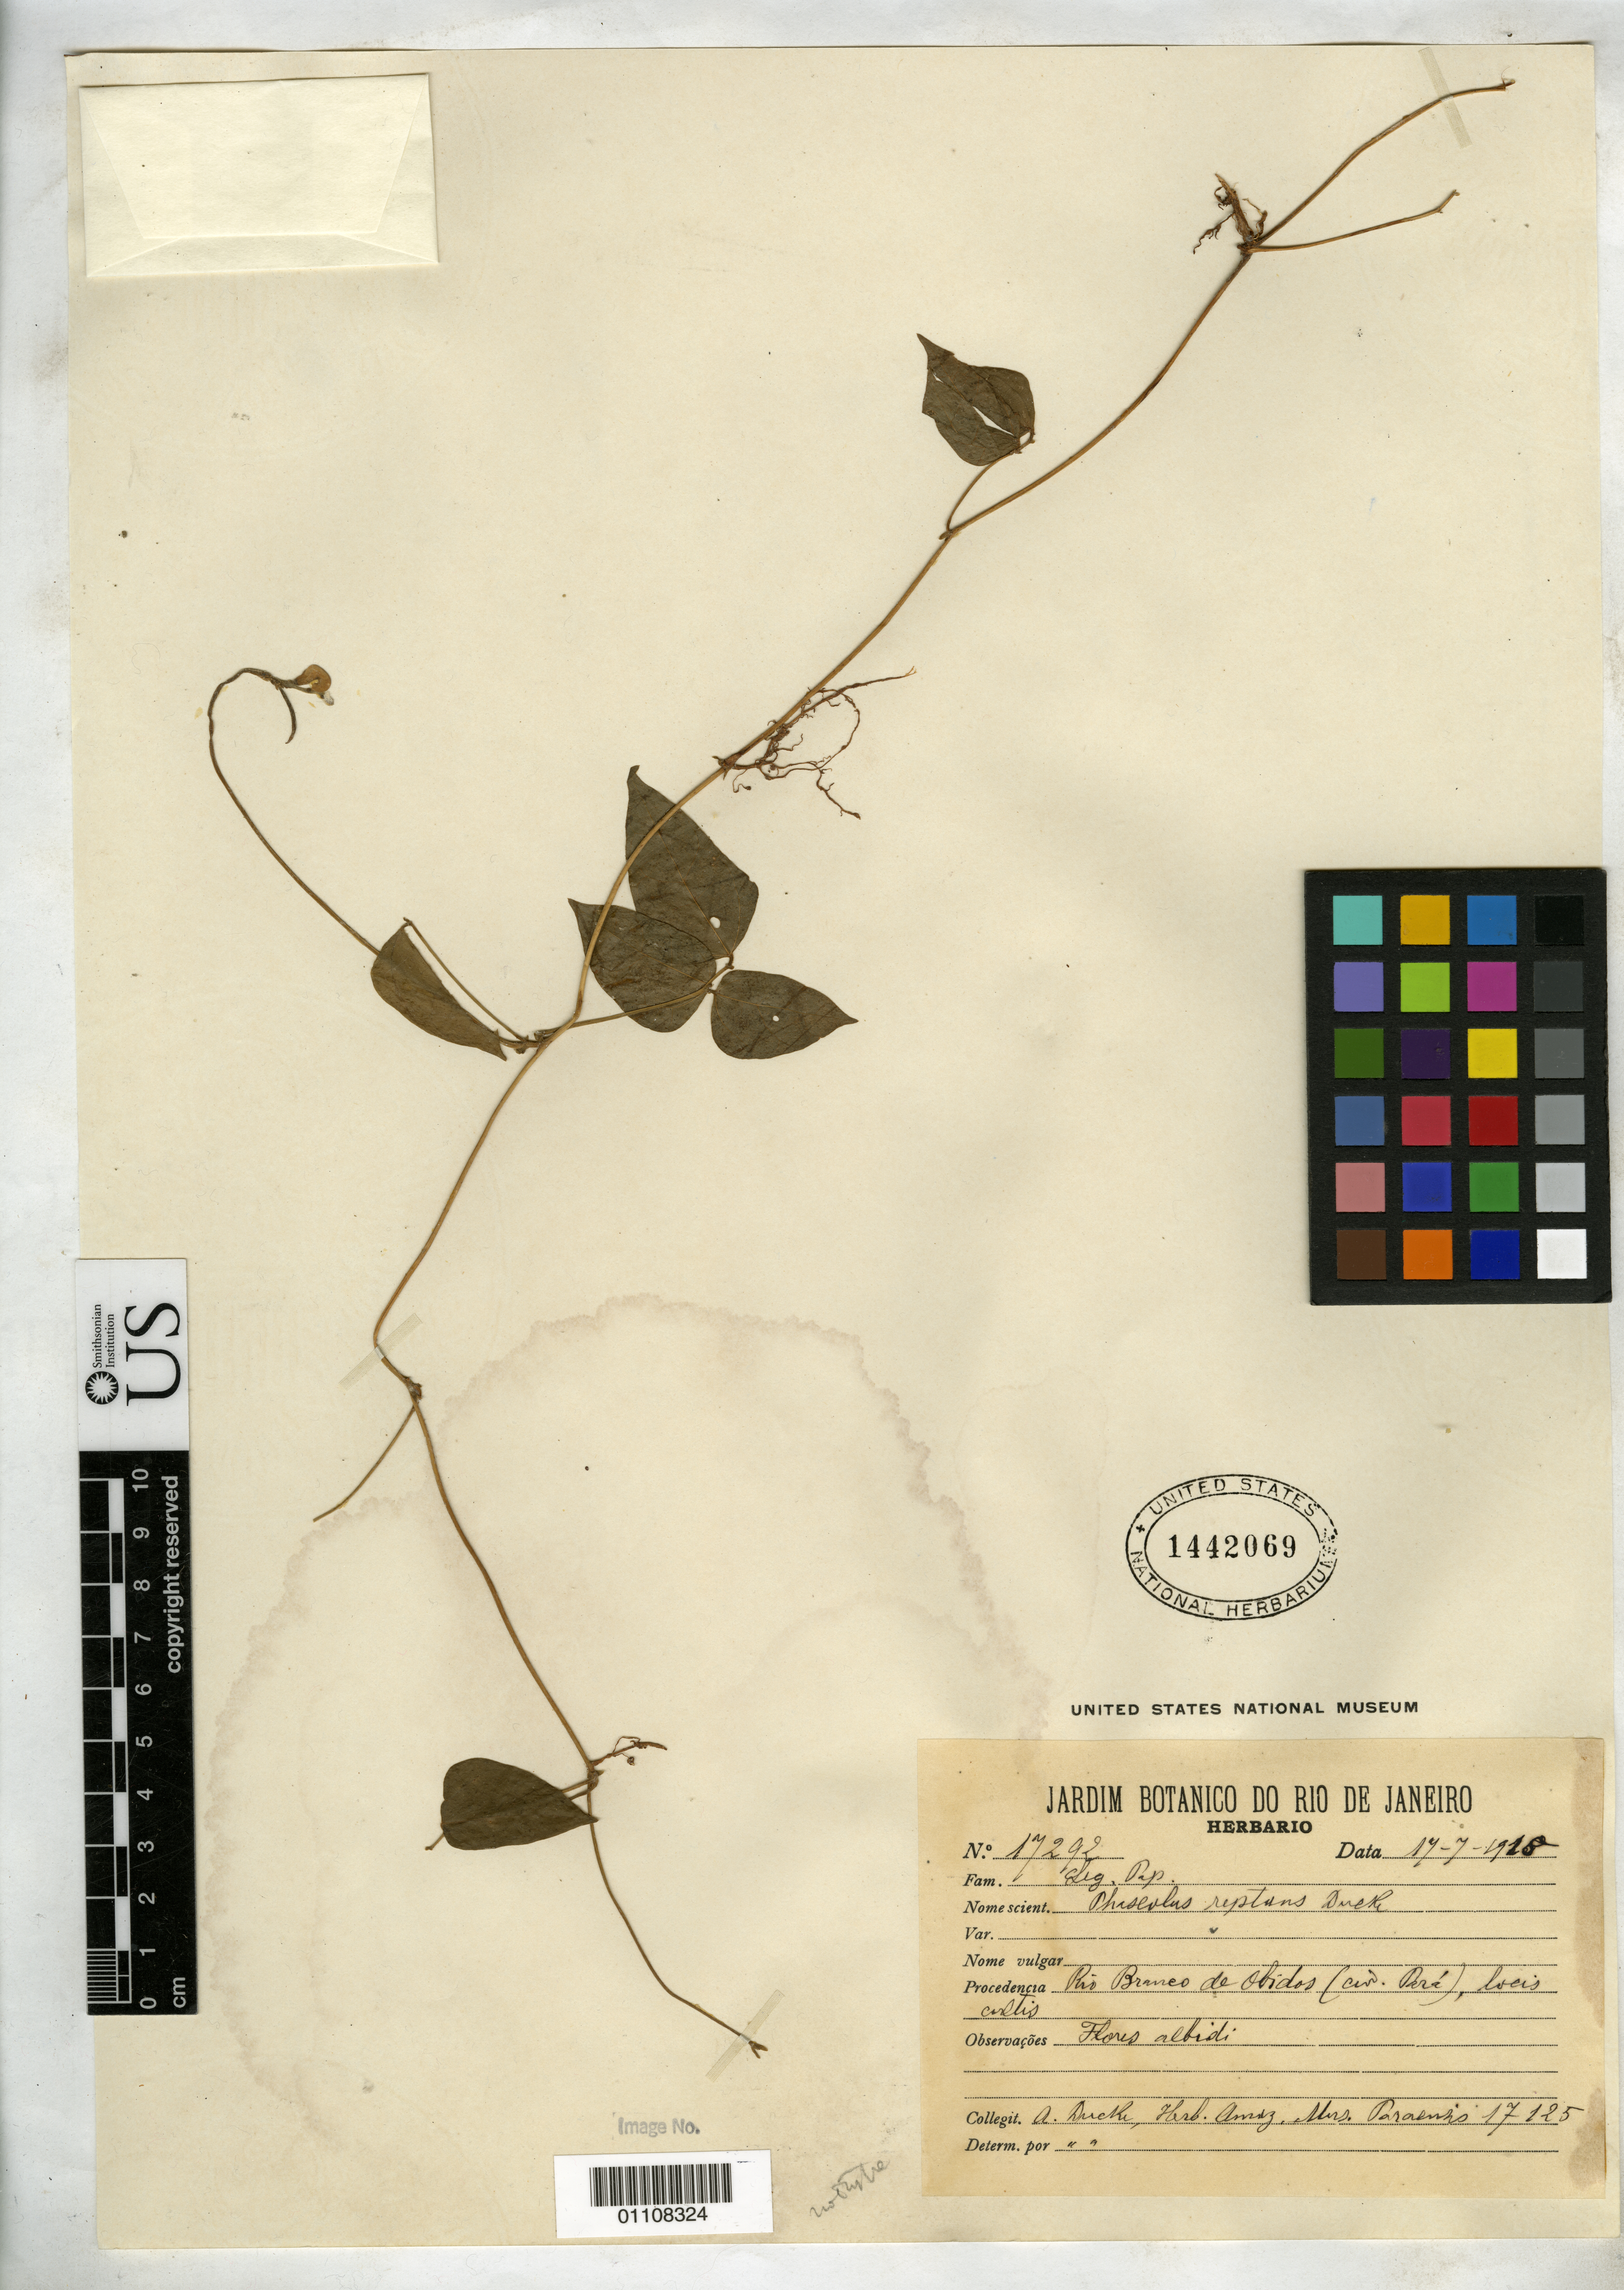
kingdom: Plantae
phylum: Tracheophyta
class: Magnoliopsida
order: Fabales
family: Fabaceae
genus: Phaseolus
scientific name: Phaseolus reptans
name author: Ducke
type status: Syntype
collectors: A. Ducke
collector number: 17125 or 17292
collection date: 1918-07-17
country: Brazil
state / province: Pará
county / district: Óbidos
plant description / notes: Label bears 2 numbers; 17125 appears to be herbarium number (as cited in protologue, but without collection date)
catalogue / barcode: US 1442069